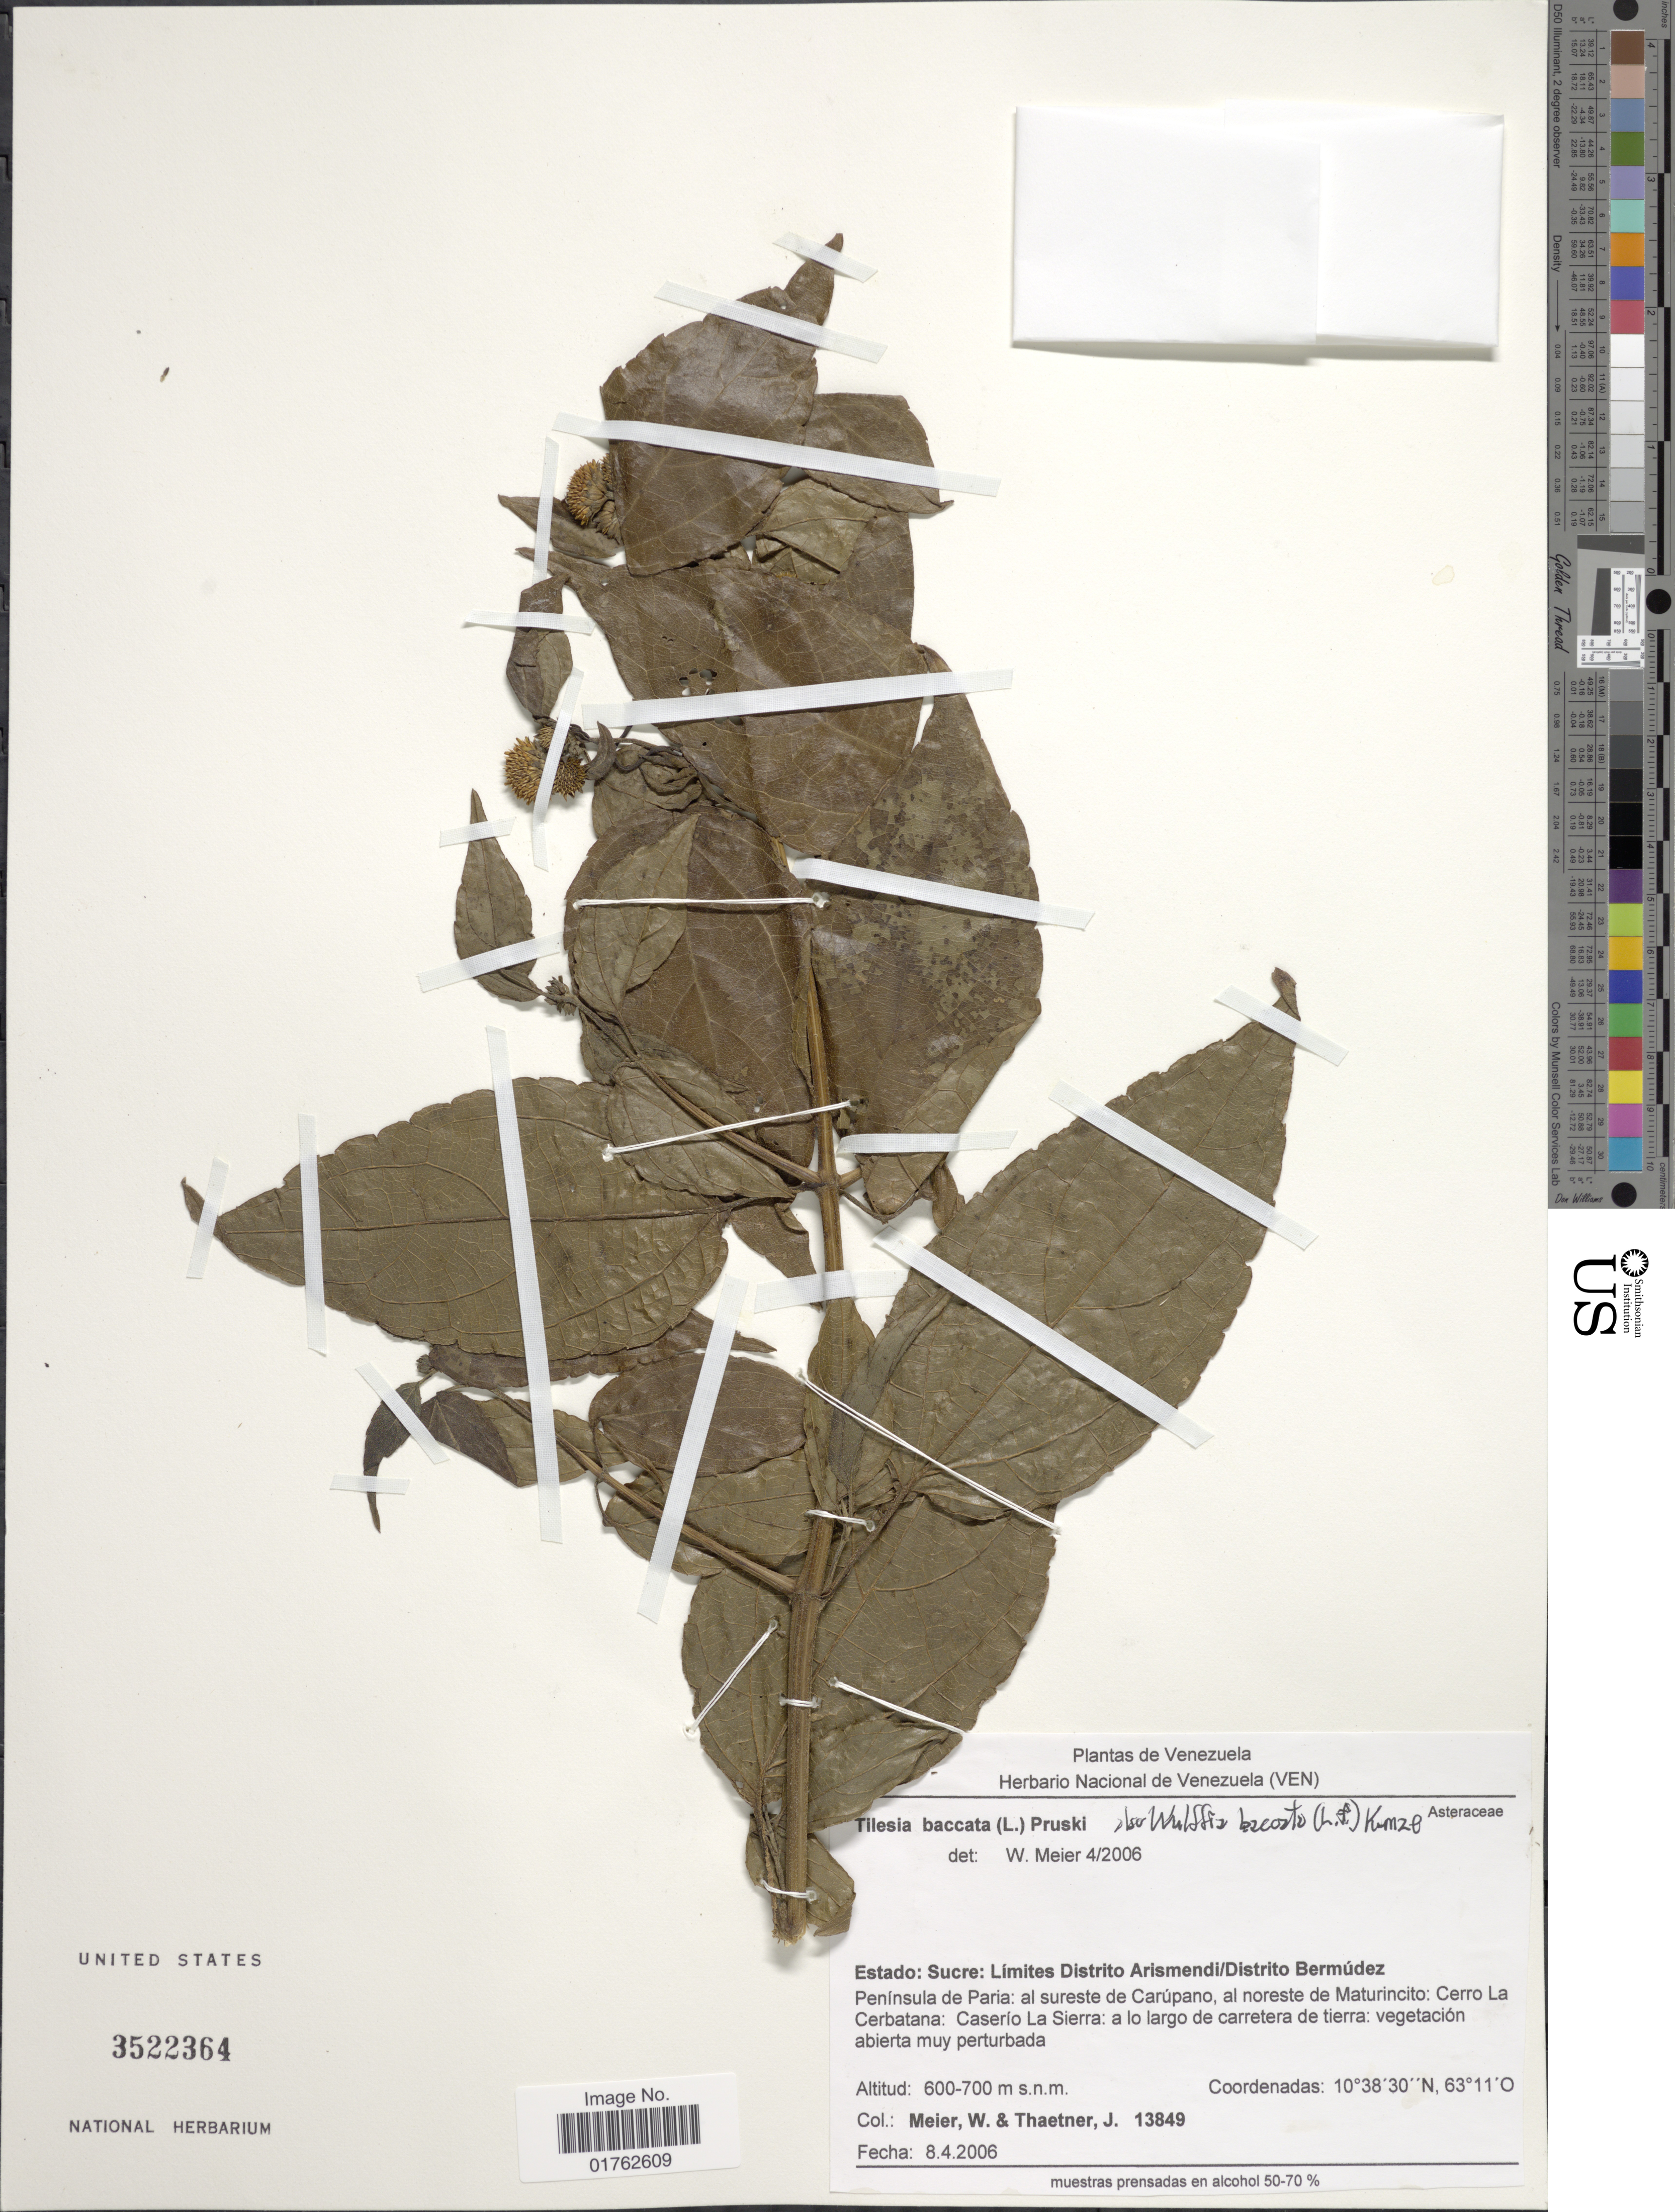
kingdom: Plantae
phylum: Tracheophyta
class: Magnoliopsida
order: Asterales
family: Asteraceae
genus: Wulffia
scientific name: Wulffia baccata var. discoidea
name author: S.F. Blake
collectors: W. Meier & J. Thaetner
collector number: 13849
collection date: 2006-04-08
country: Venezuela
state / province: Sucre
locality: Limites Distrito Arismendi/Distrito Bermúdez, Peninsula de Paria: al sureste de Carupano, al noreste de Maturincito: Cerro La Cerbatana; Caserio La Sierra: a lo largo de carretera de tierra: vegetacion abierta muy perturbada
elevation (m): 600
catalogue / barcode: US 3522364